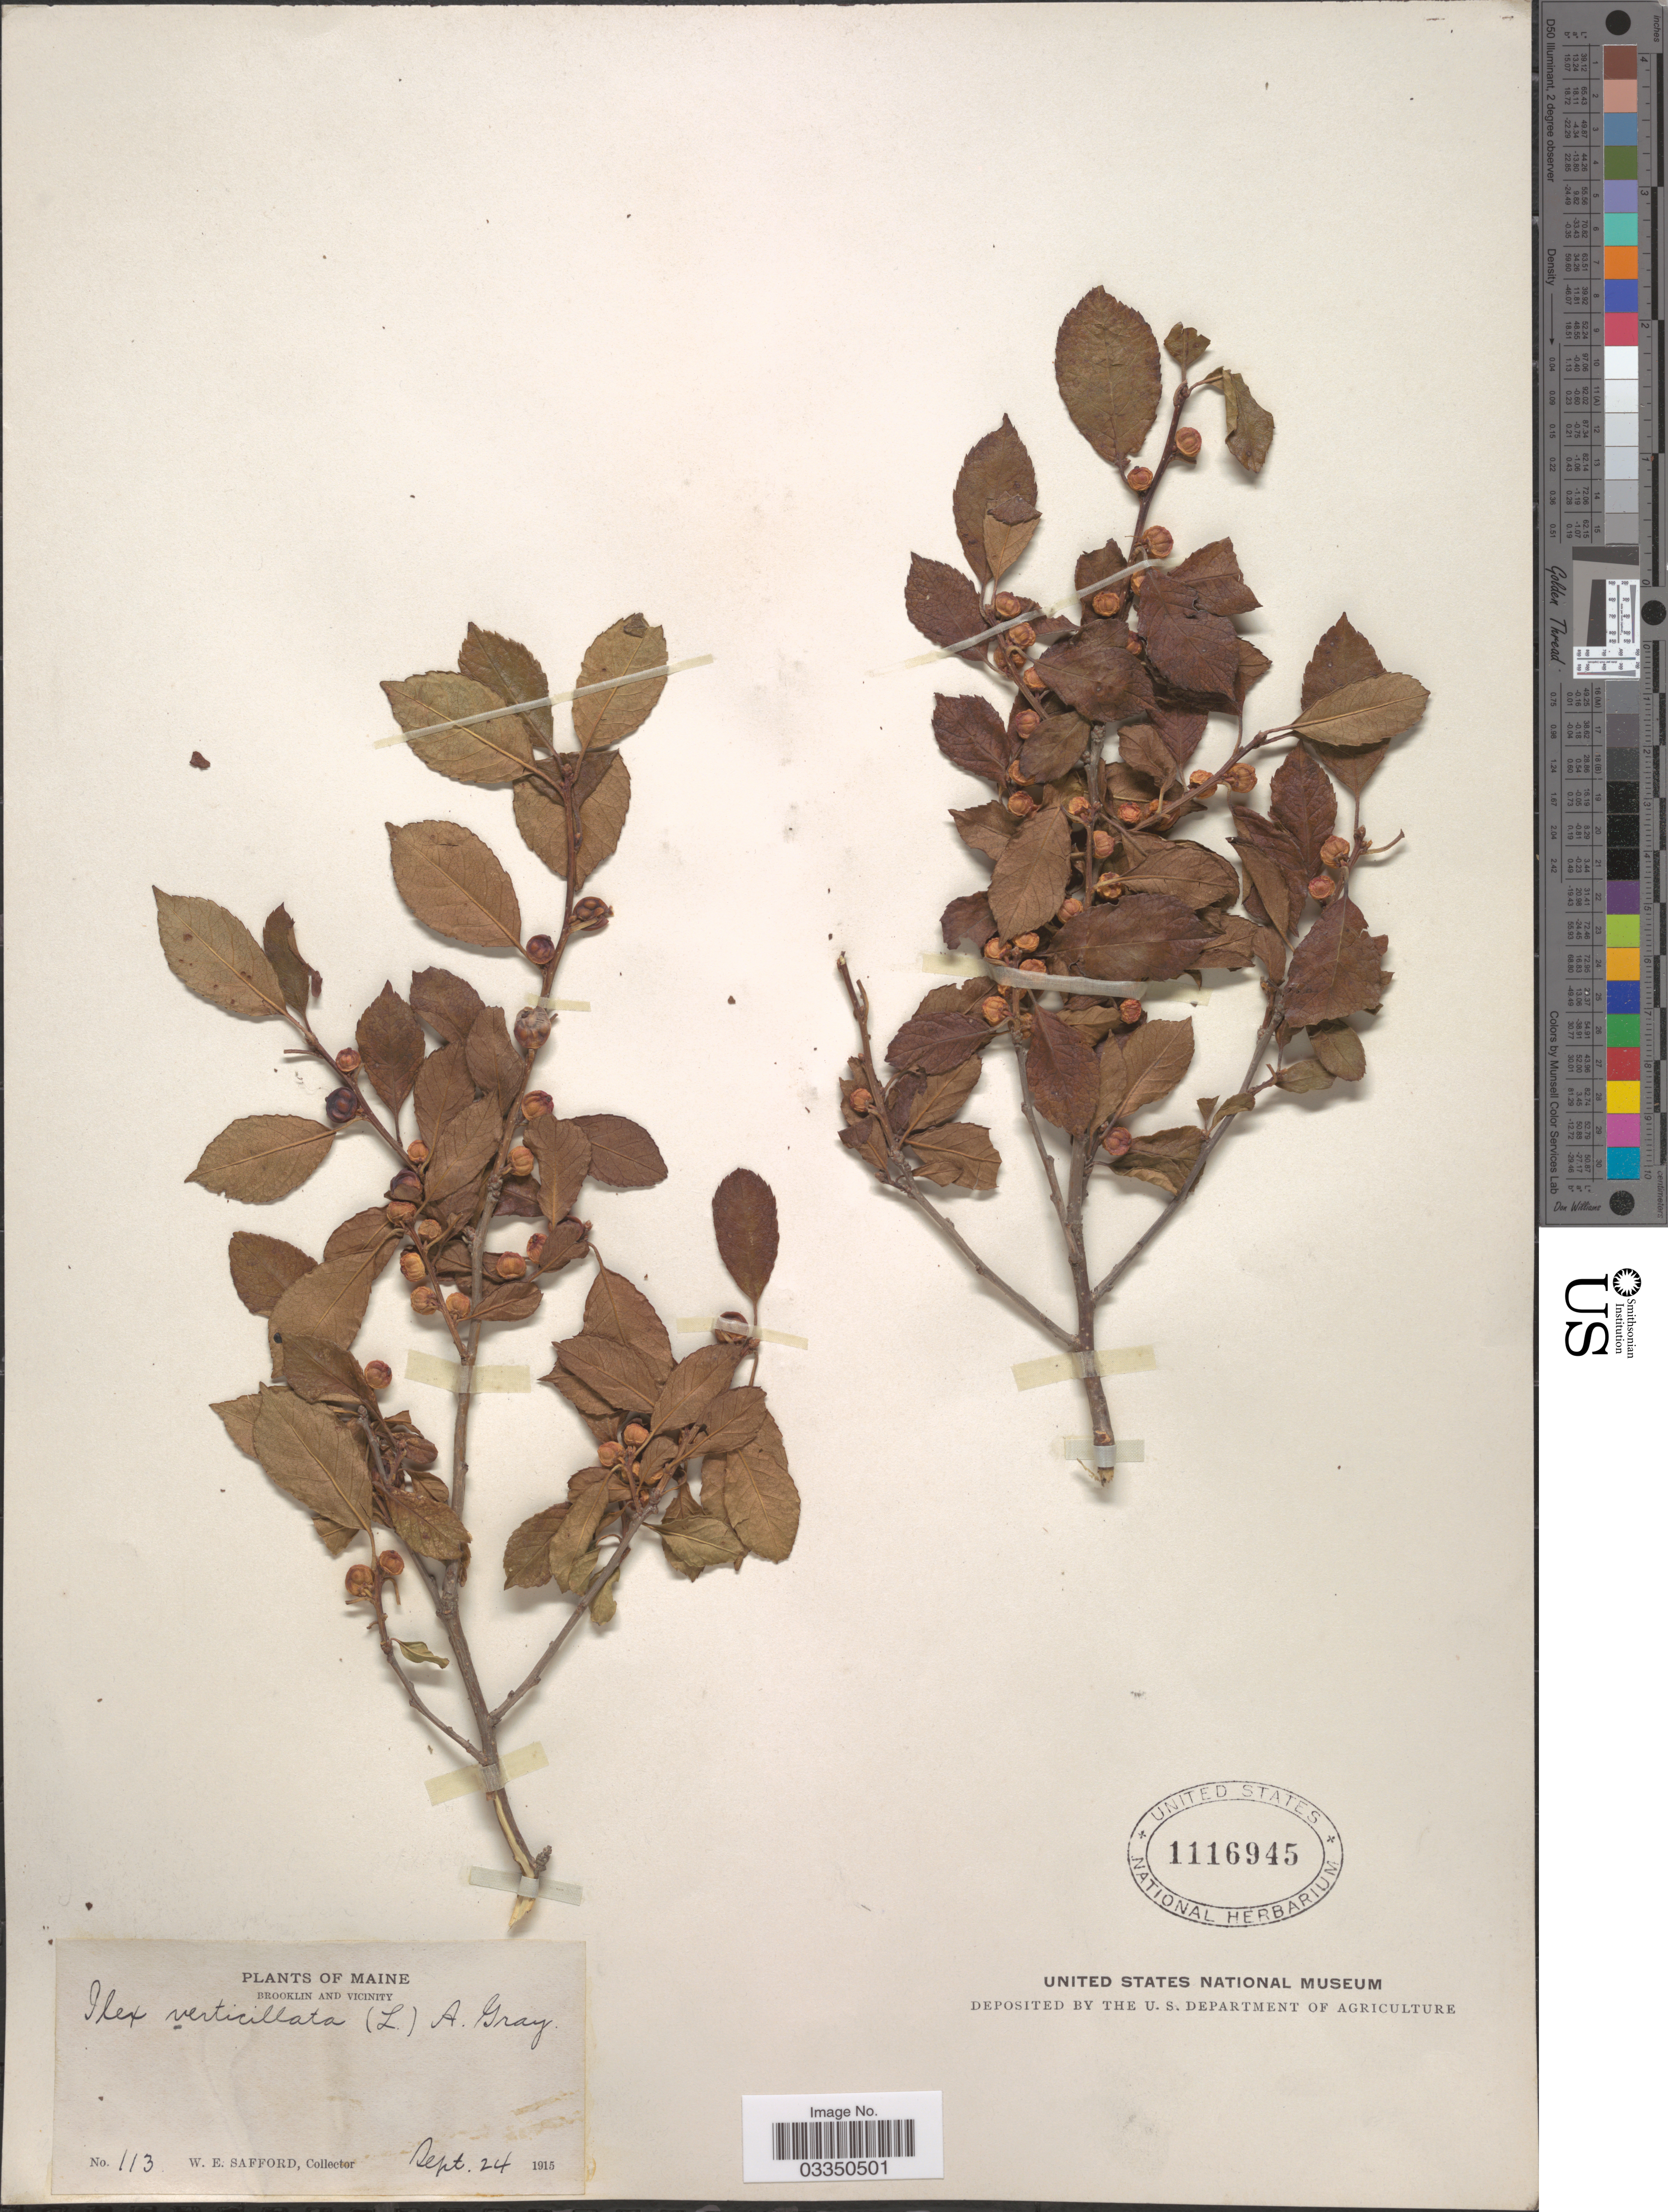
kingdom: Plantae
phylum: Tracheophyta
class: Magnoliopsida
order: Aquifoliales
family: Aquifoliaceae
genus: Ilex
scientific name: Ilex verticillata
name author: (L.) A. Gray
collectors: W. E. Safford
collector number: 113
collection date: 1915-09-24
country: United States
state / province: Maine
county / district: Hancock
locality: Brooklyn and Vicinity.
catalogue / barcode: US 1116945